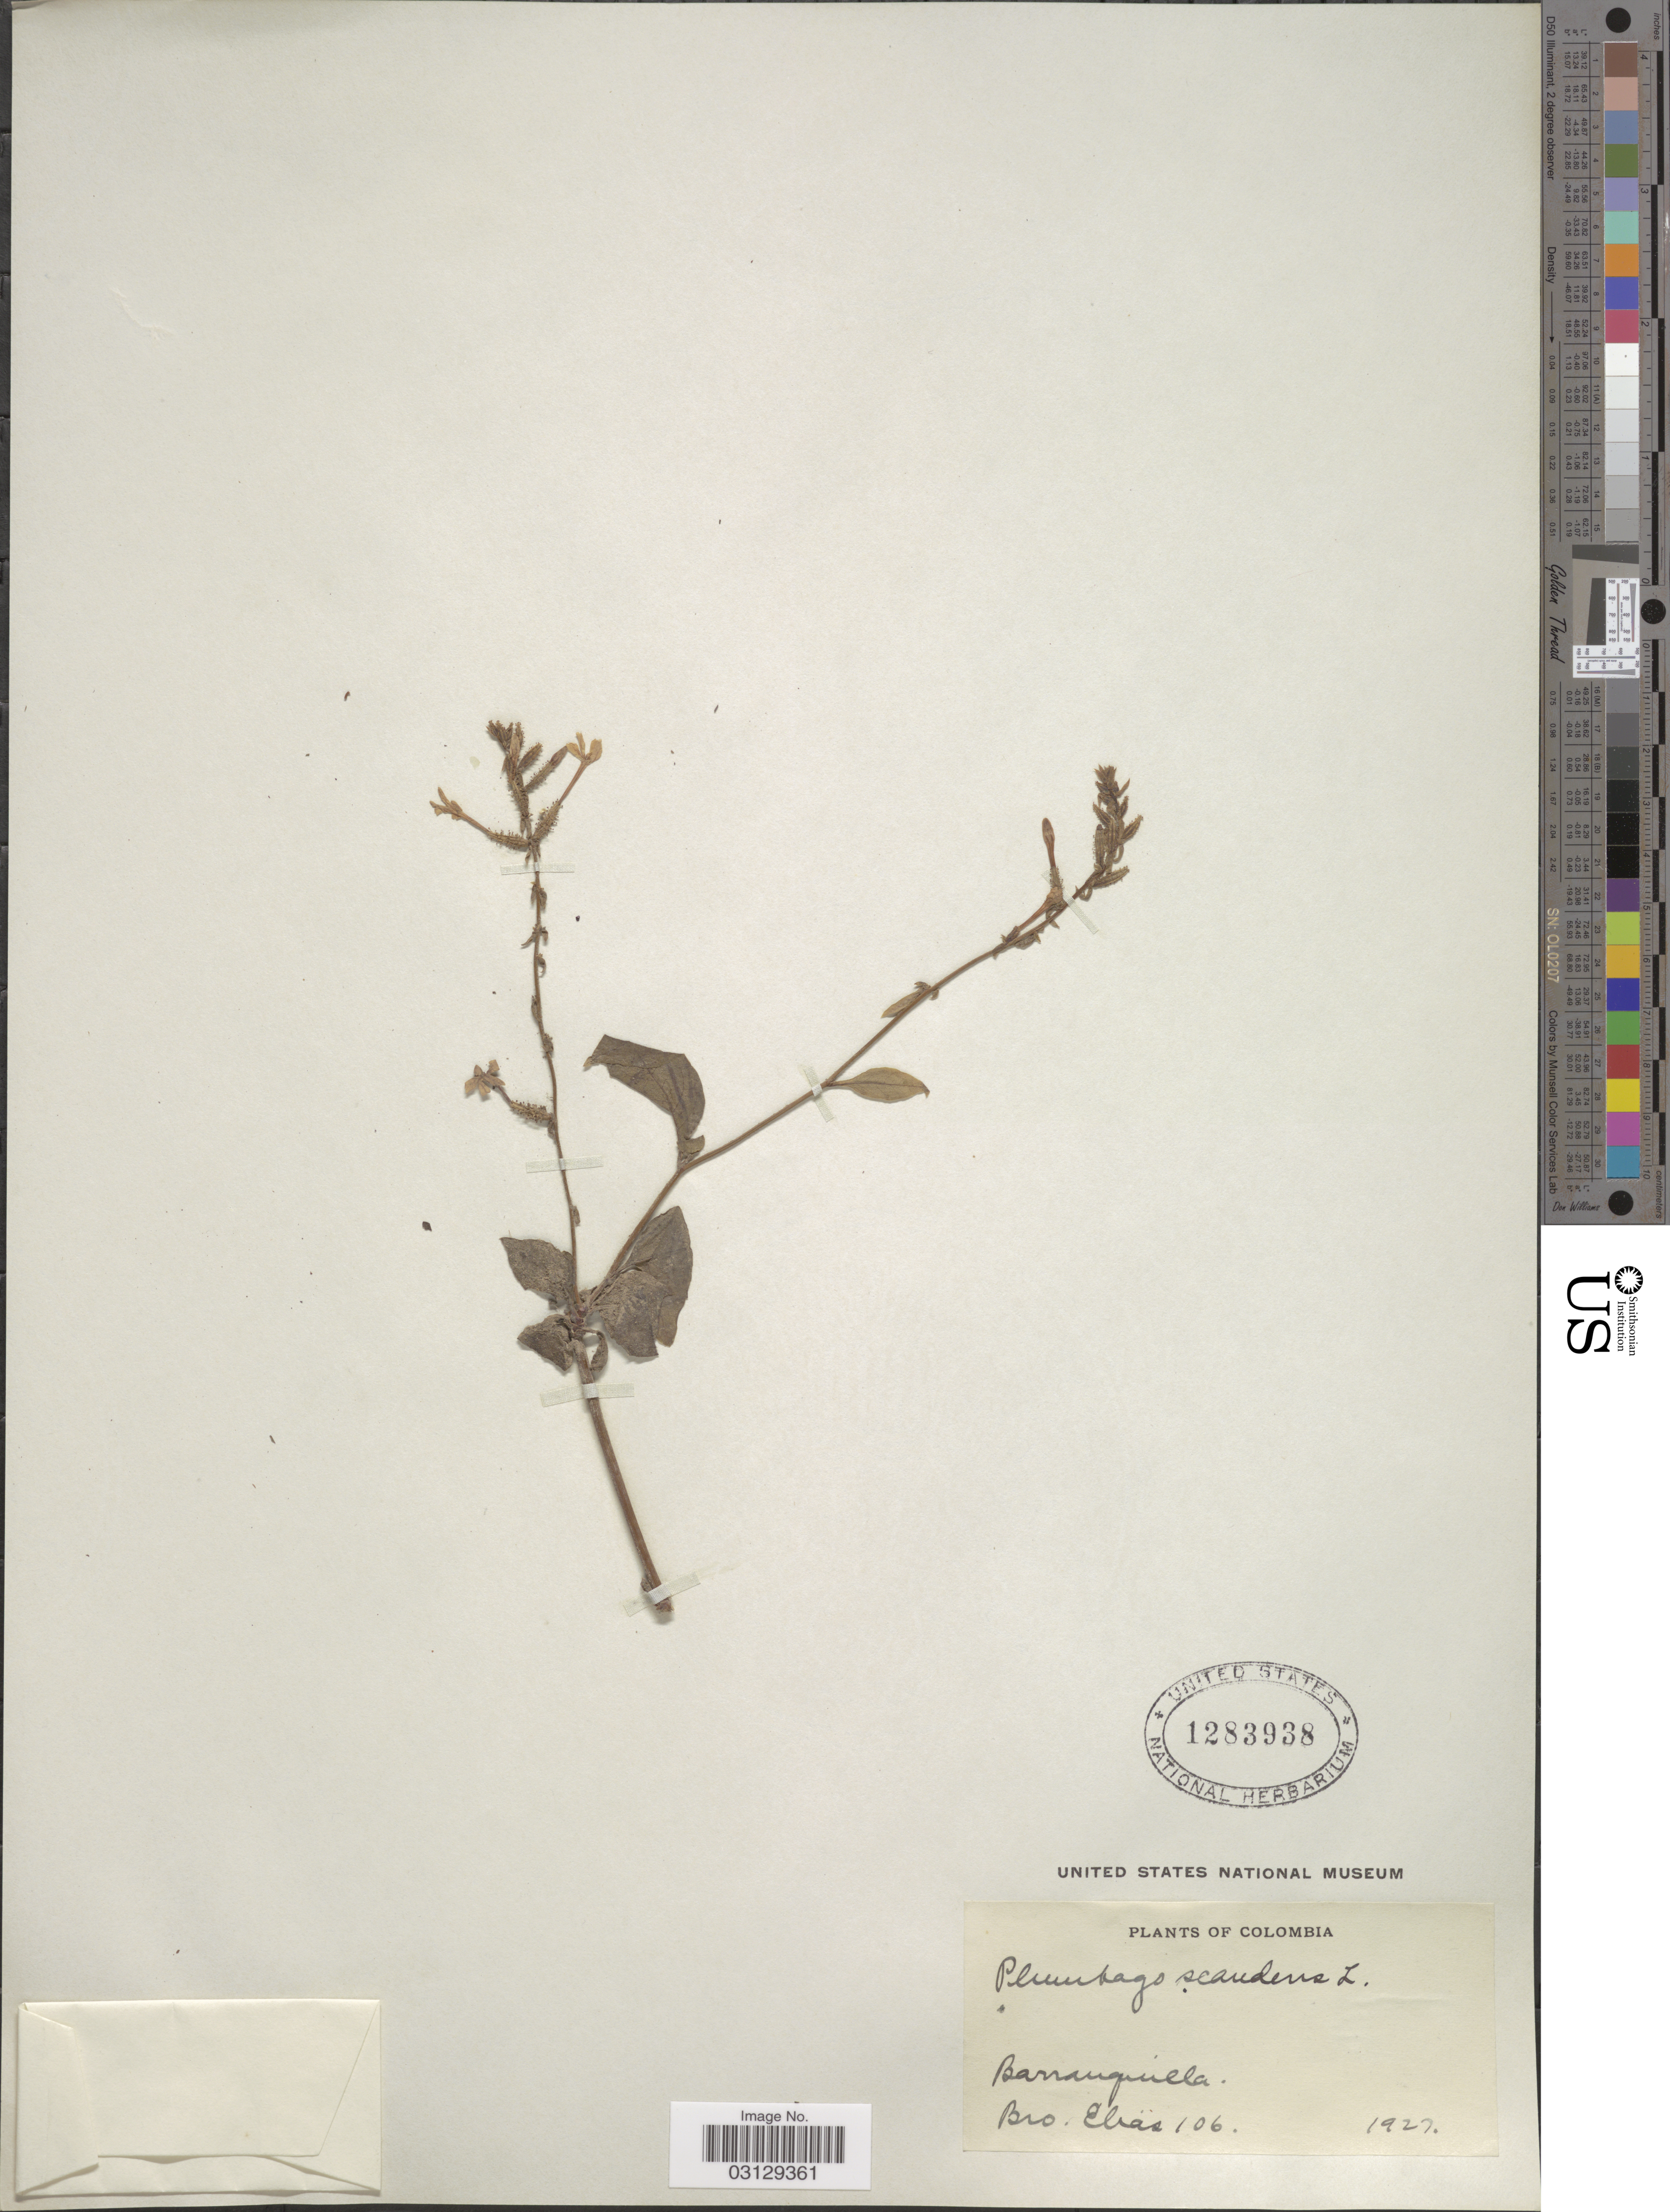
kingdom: Plantae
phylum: Tracheophyta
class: Magnoliopsida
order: Caryophyllales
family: Plumbaginaceae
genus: Plumbago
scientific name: Plumbago scandens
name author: L.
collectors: Bro. Elias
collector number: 106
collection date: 1927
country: Colombia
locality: Barranquilla.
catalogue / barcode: US 1283938